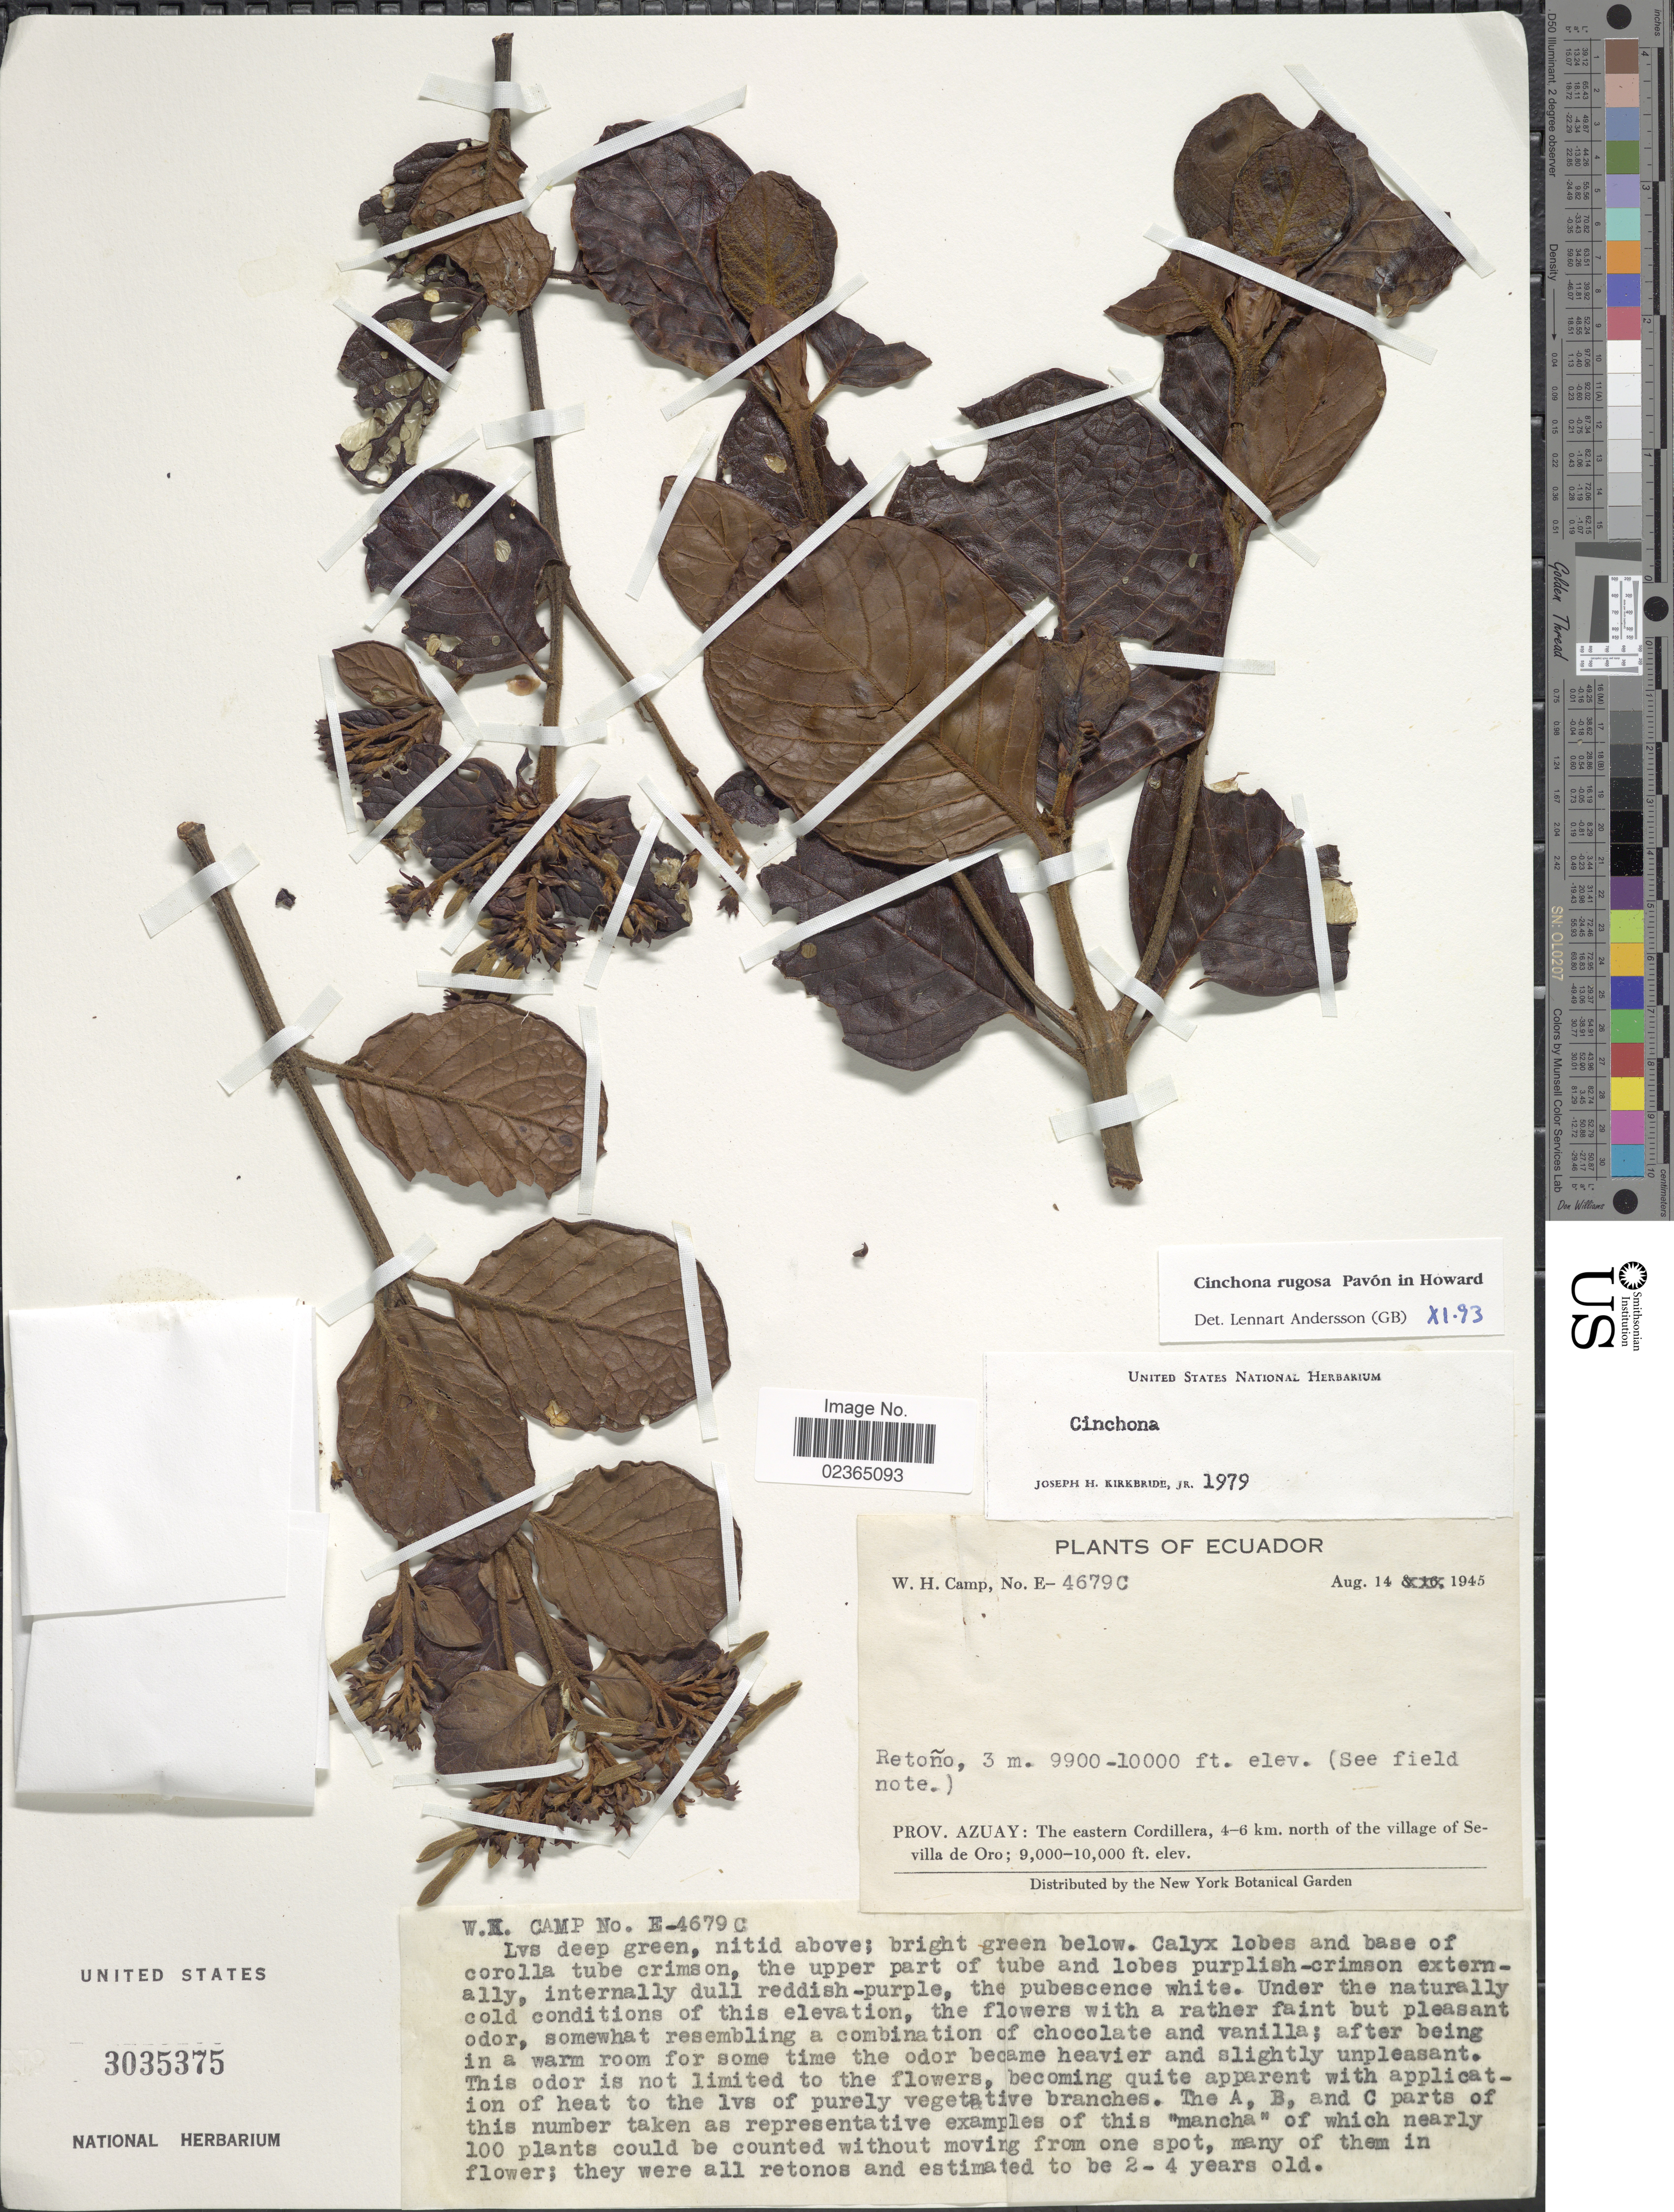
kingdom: Plantae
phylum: Tracheophyta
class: Magnoliopsida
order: Gentianales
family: Rubiaceae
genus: Cinchona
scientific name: Cinchona rugosa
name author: Pav.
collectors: W. H. Camp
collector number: E-4679C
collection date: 1945-08-14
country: Ecuador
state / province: Azuay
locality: The eastern Cordillera, 4-6 km. north of the village of Sevilla de Oro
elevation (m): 3018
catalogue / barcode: US 3035375